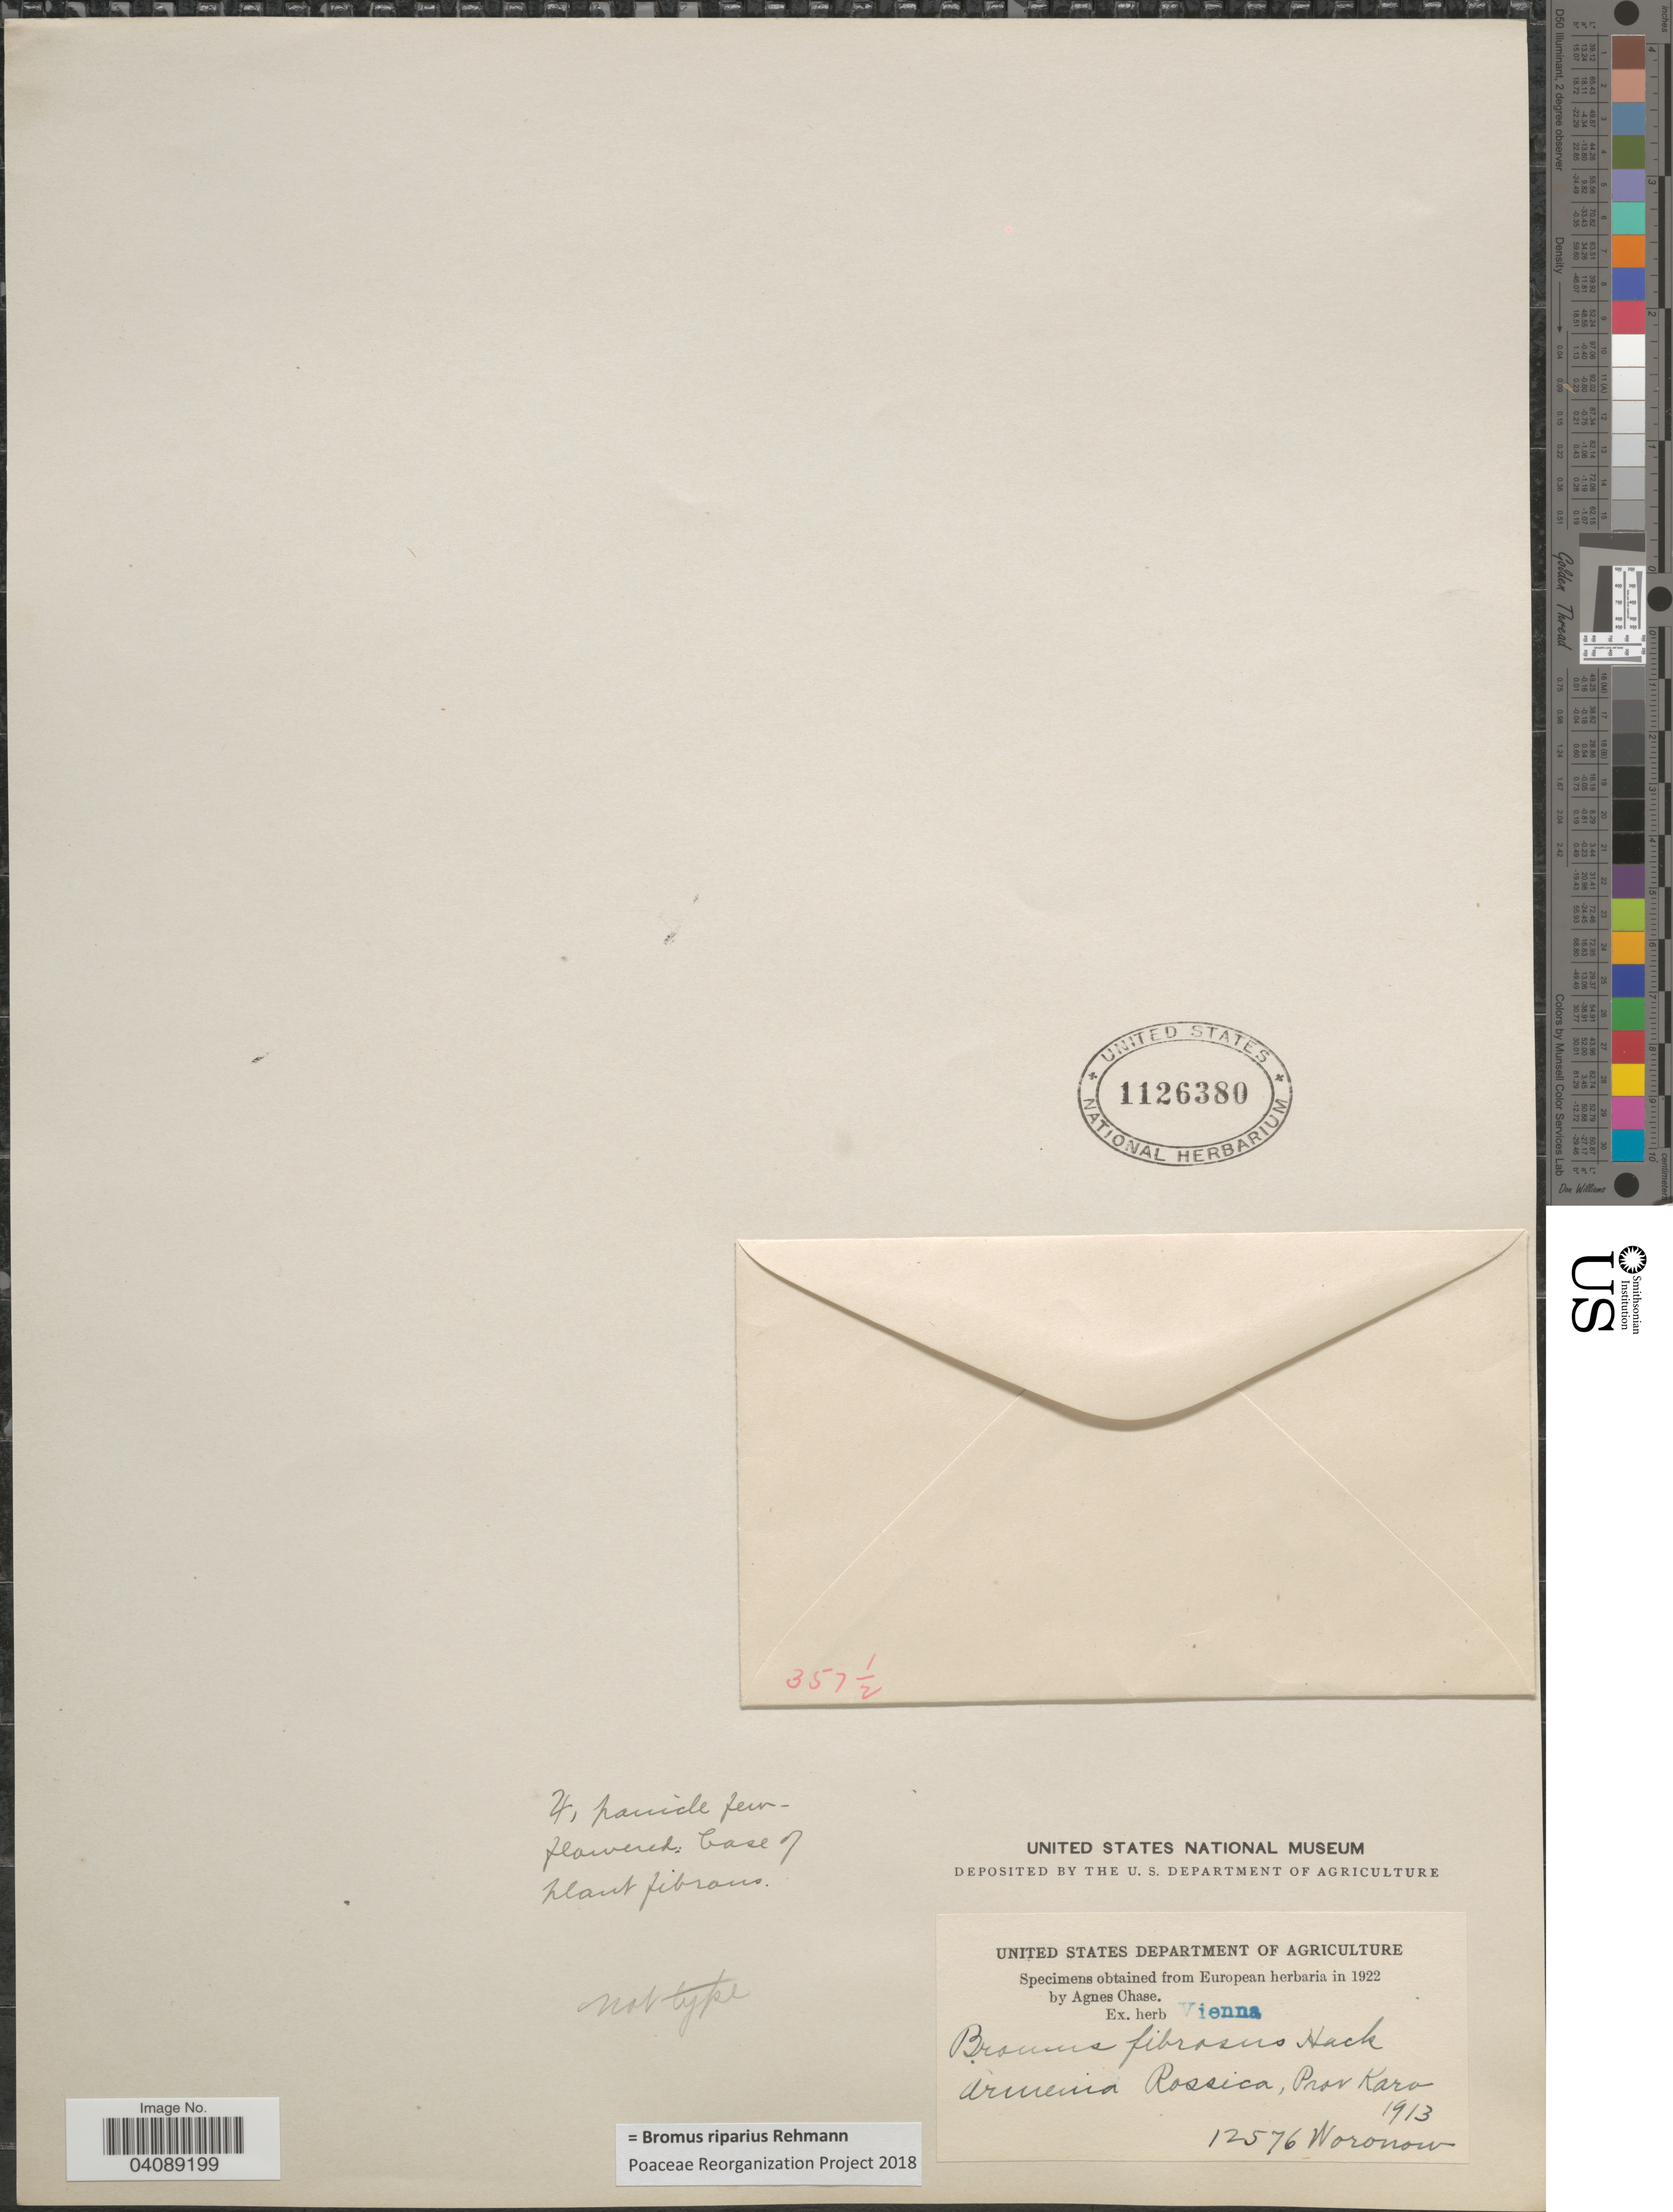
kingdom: Plantae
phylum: Tracheophyta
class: Liliopsida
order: Poales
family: Poaceae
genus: Bromus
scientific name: Bromus riparius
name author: Rehmann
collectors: Woronow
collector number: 12576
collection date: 1913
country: Armenia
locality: Armenia Rossica. Prov. Kars.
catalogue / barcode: US 1126380